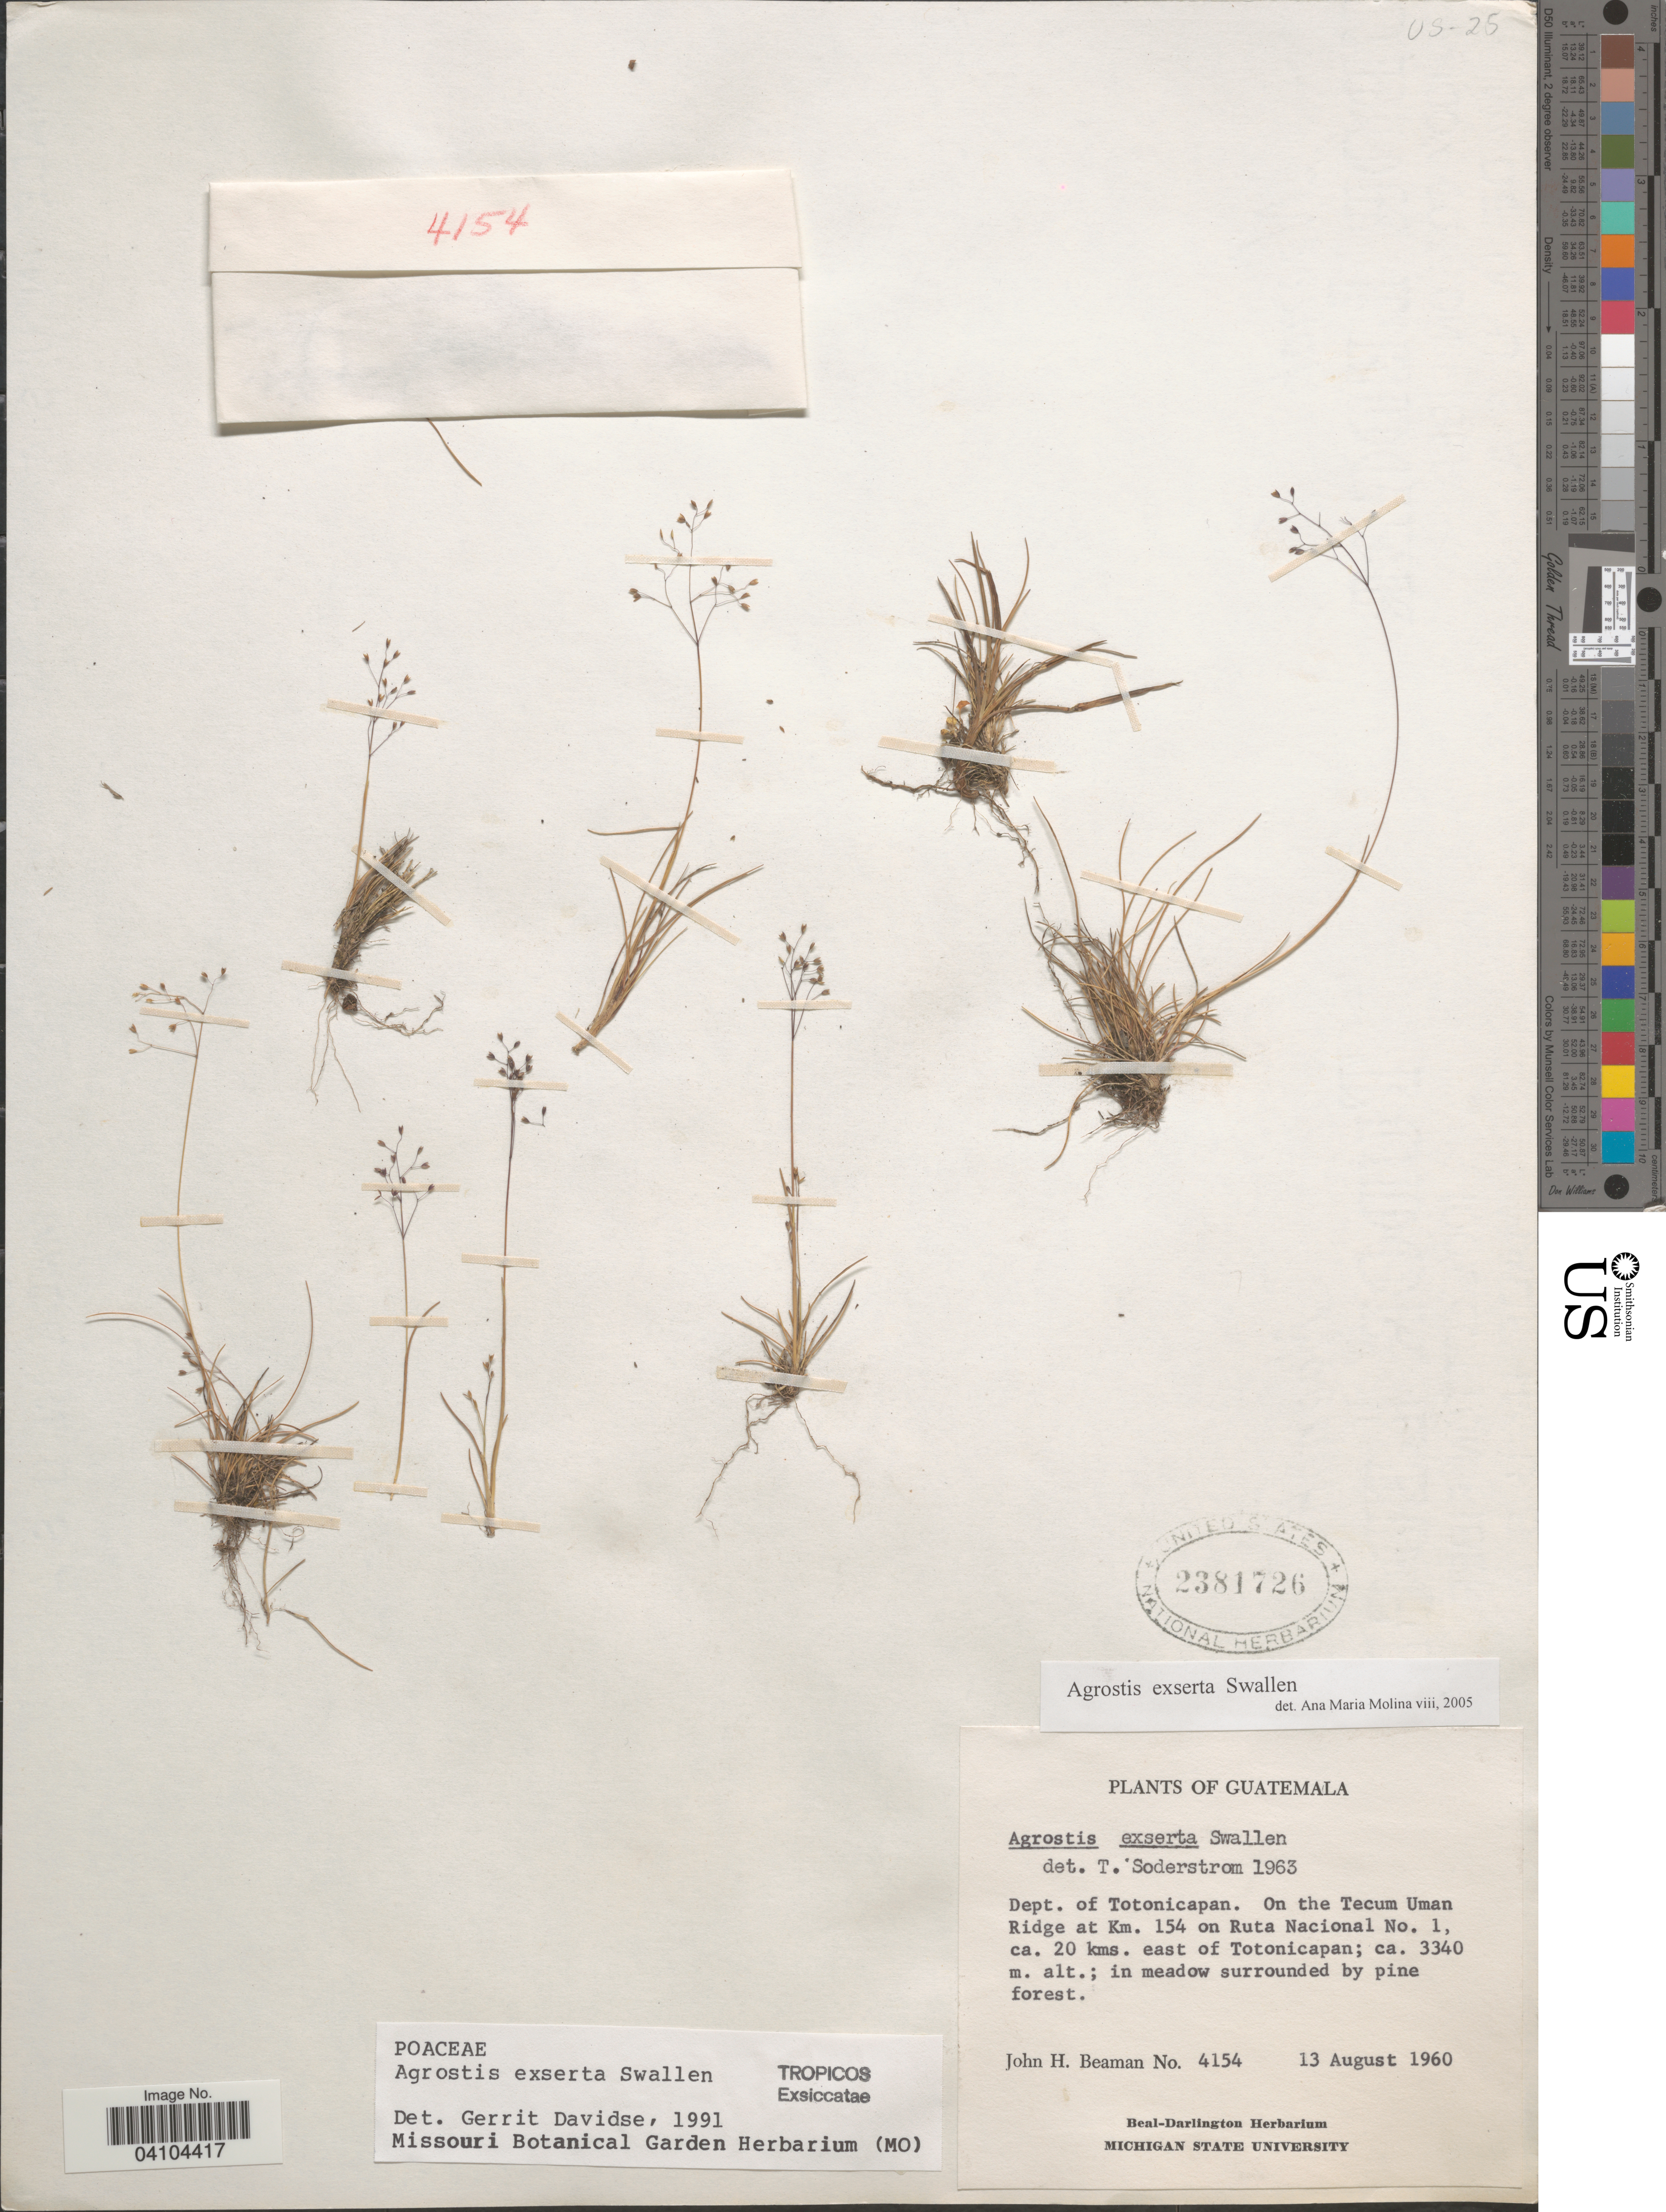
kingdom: Plantae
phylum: Tracheophyta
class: Liliopsida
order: Poales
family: Poaceae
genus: Agrostis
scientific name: Agrostis exserta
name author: Swallen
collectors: J. H. Beaman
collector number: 4154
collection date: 1960-08-13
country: Guatemala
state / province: Totonicapan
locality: Dept. of Totonicapan. On the Tecum Uman Ridge at Km. 154 on Ruta Nacional No. 1, ca. 20 kms. east of Totonicapan.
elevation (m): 3340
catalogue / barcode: US 2381726